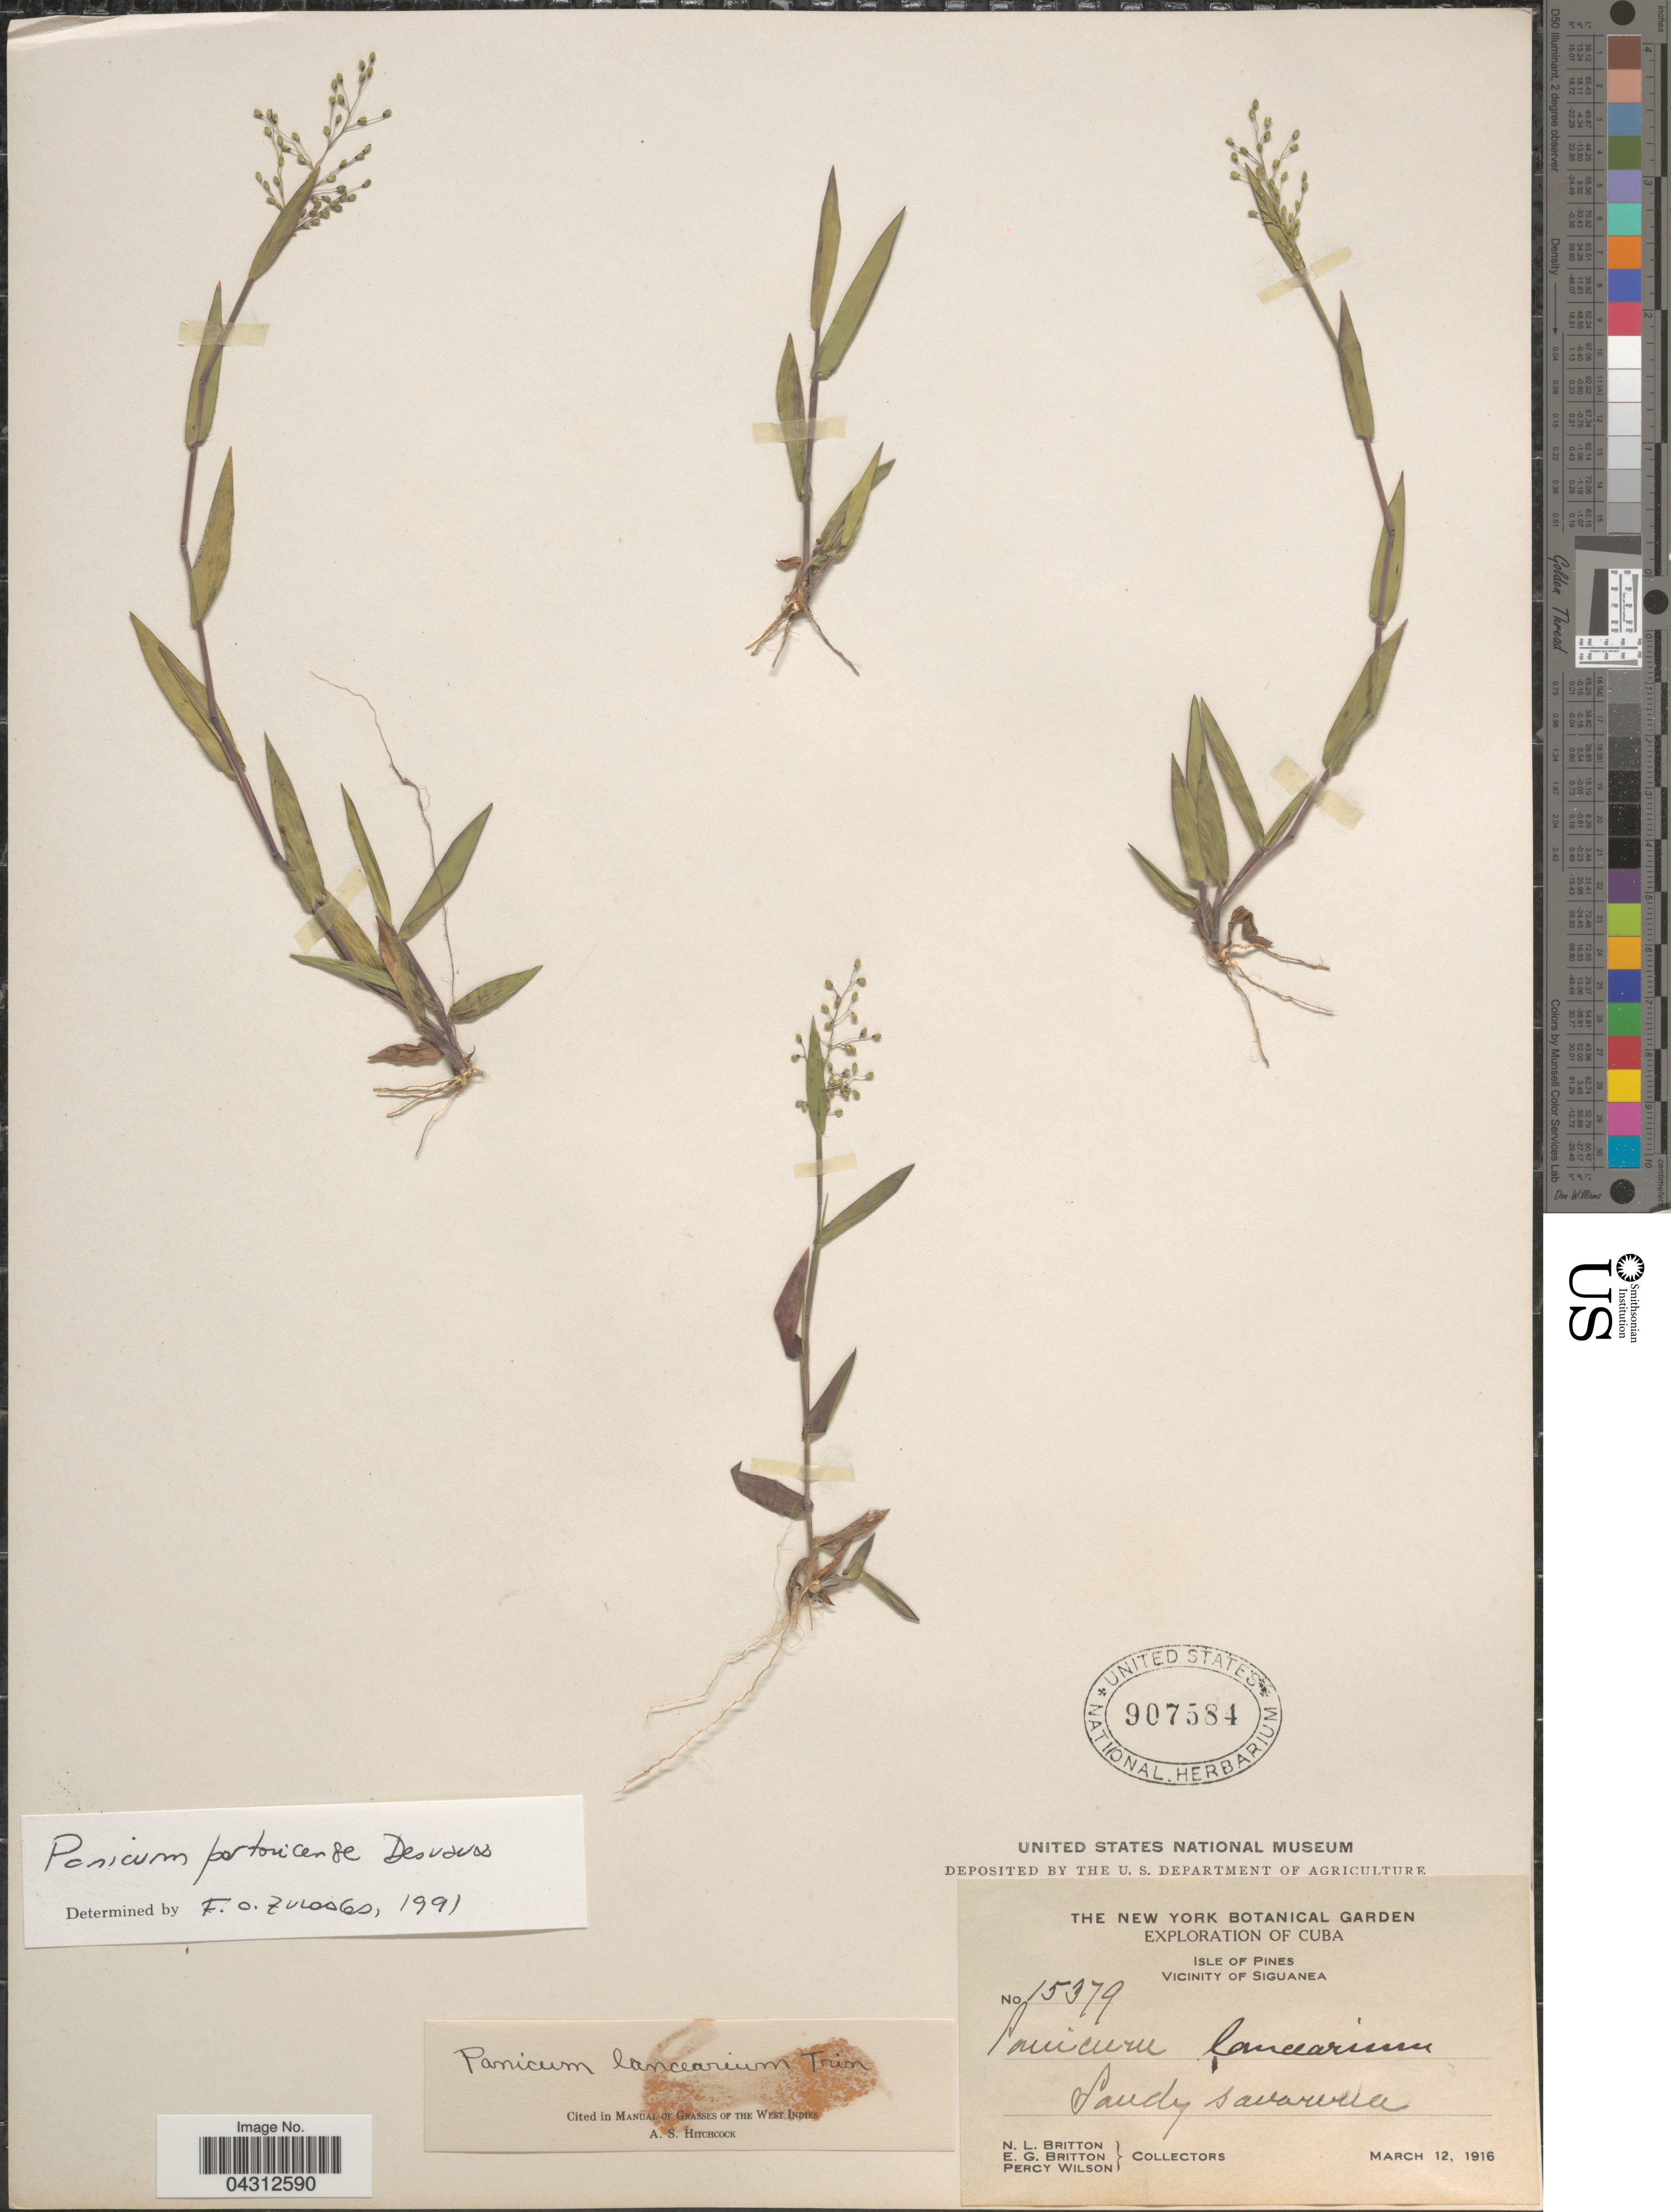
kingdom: Plantae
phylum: Tracheophyta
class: Liliopsida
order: Poales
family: Poaceae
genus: Dichanthelium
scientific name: Dichanthelium portoricense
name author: (Desv. ex Ham.) B.F. Hansen & Wunderlin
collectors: Mrs. N. L. Britton, E. G. Britton & P. Wilson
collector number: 15379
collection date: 1916-03-12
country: Cuba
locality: Exploration of Cuba. Isle of Siguanea.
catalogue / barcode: US 907584